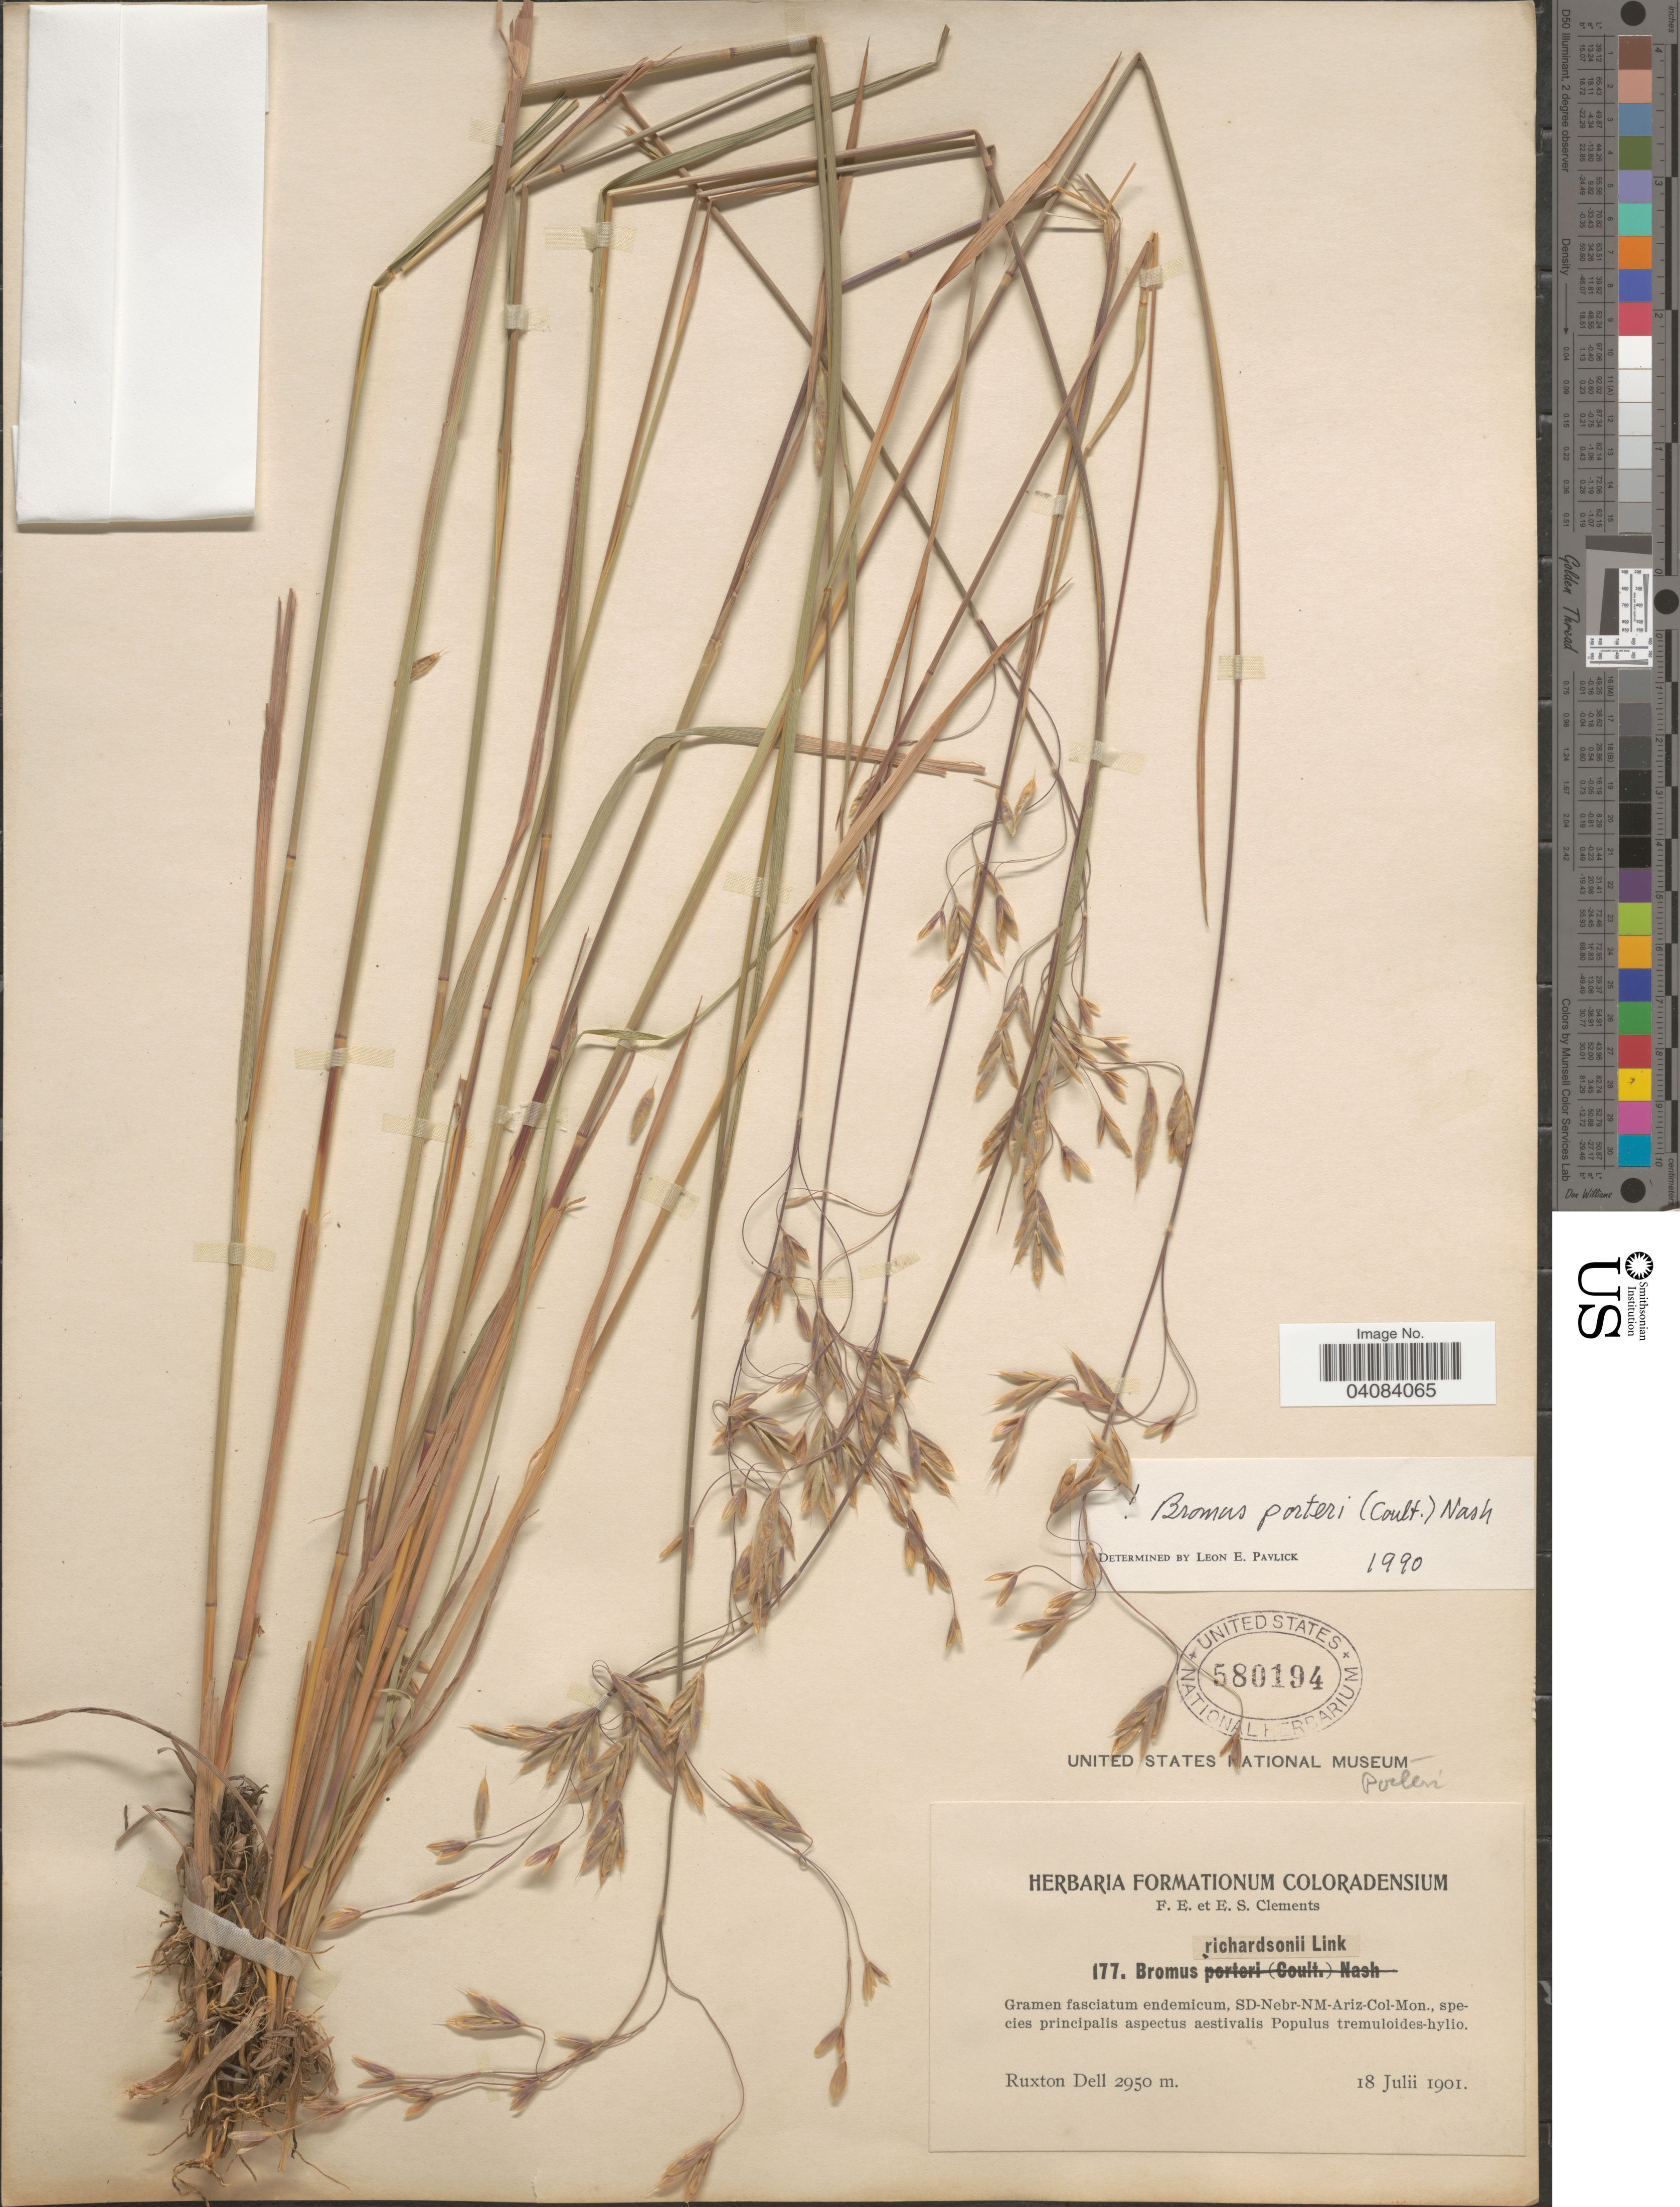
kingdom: Plantae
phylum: Tracheophyta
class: Liliopsida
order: Poales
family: Poaceae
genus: Bromus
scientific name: Bromus porteri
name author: (J.M. Coult.) Nash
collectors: F. E. Clements & E. S. Clements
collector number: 177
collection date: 1901-07-18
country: United States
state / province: Colorado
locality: Ruxton Dell.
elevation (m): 2950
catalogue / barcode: US 580194